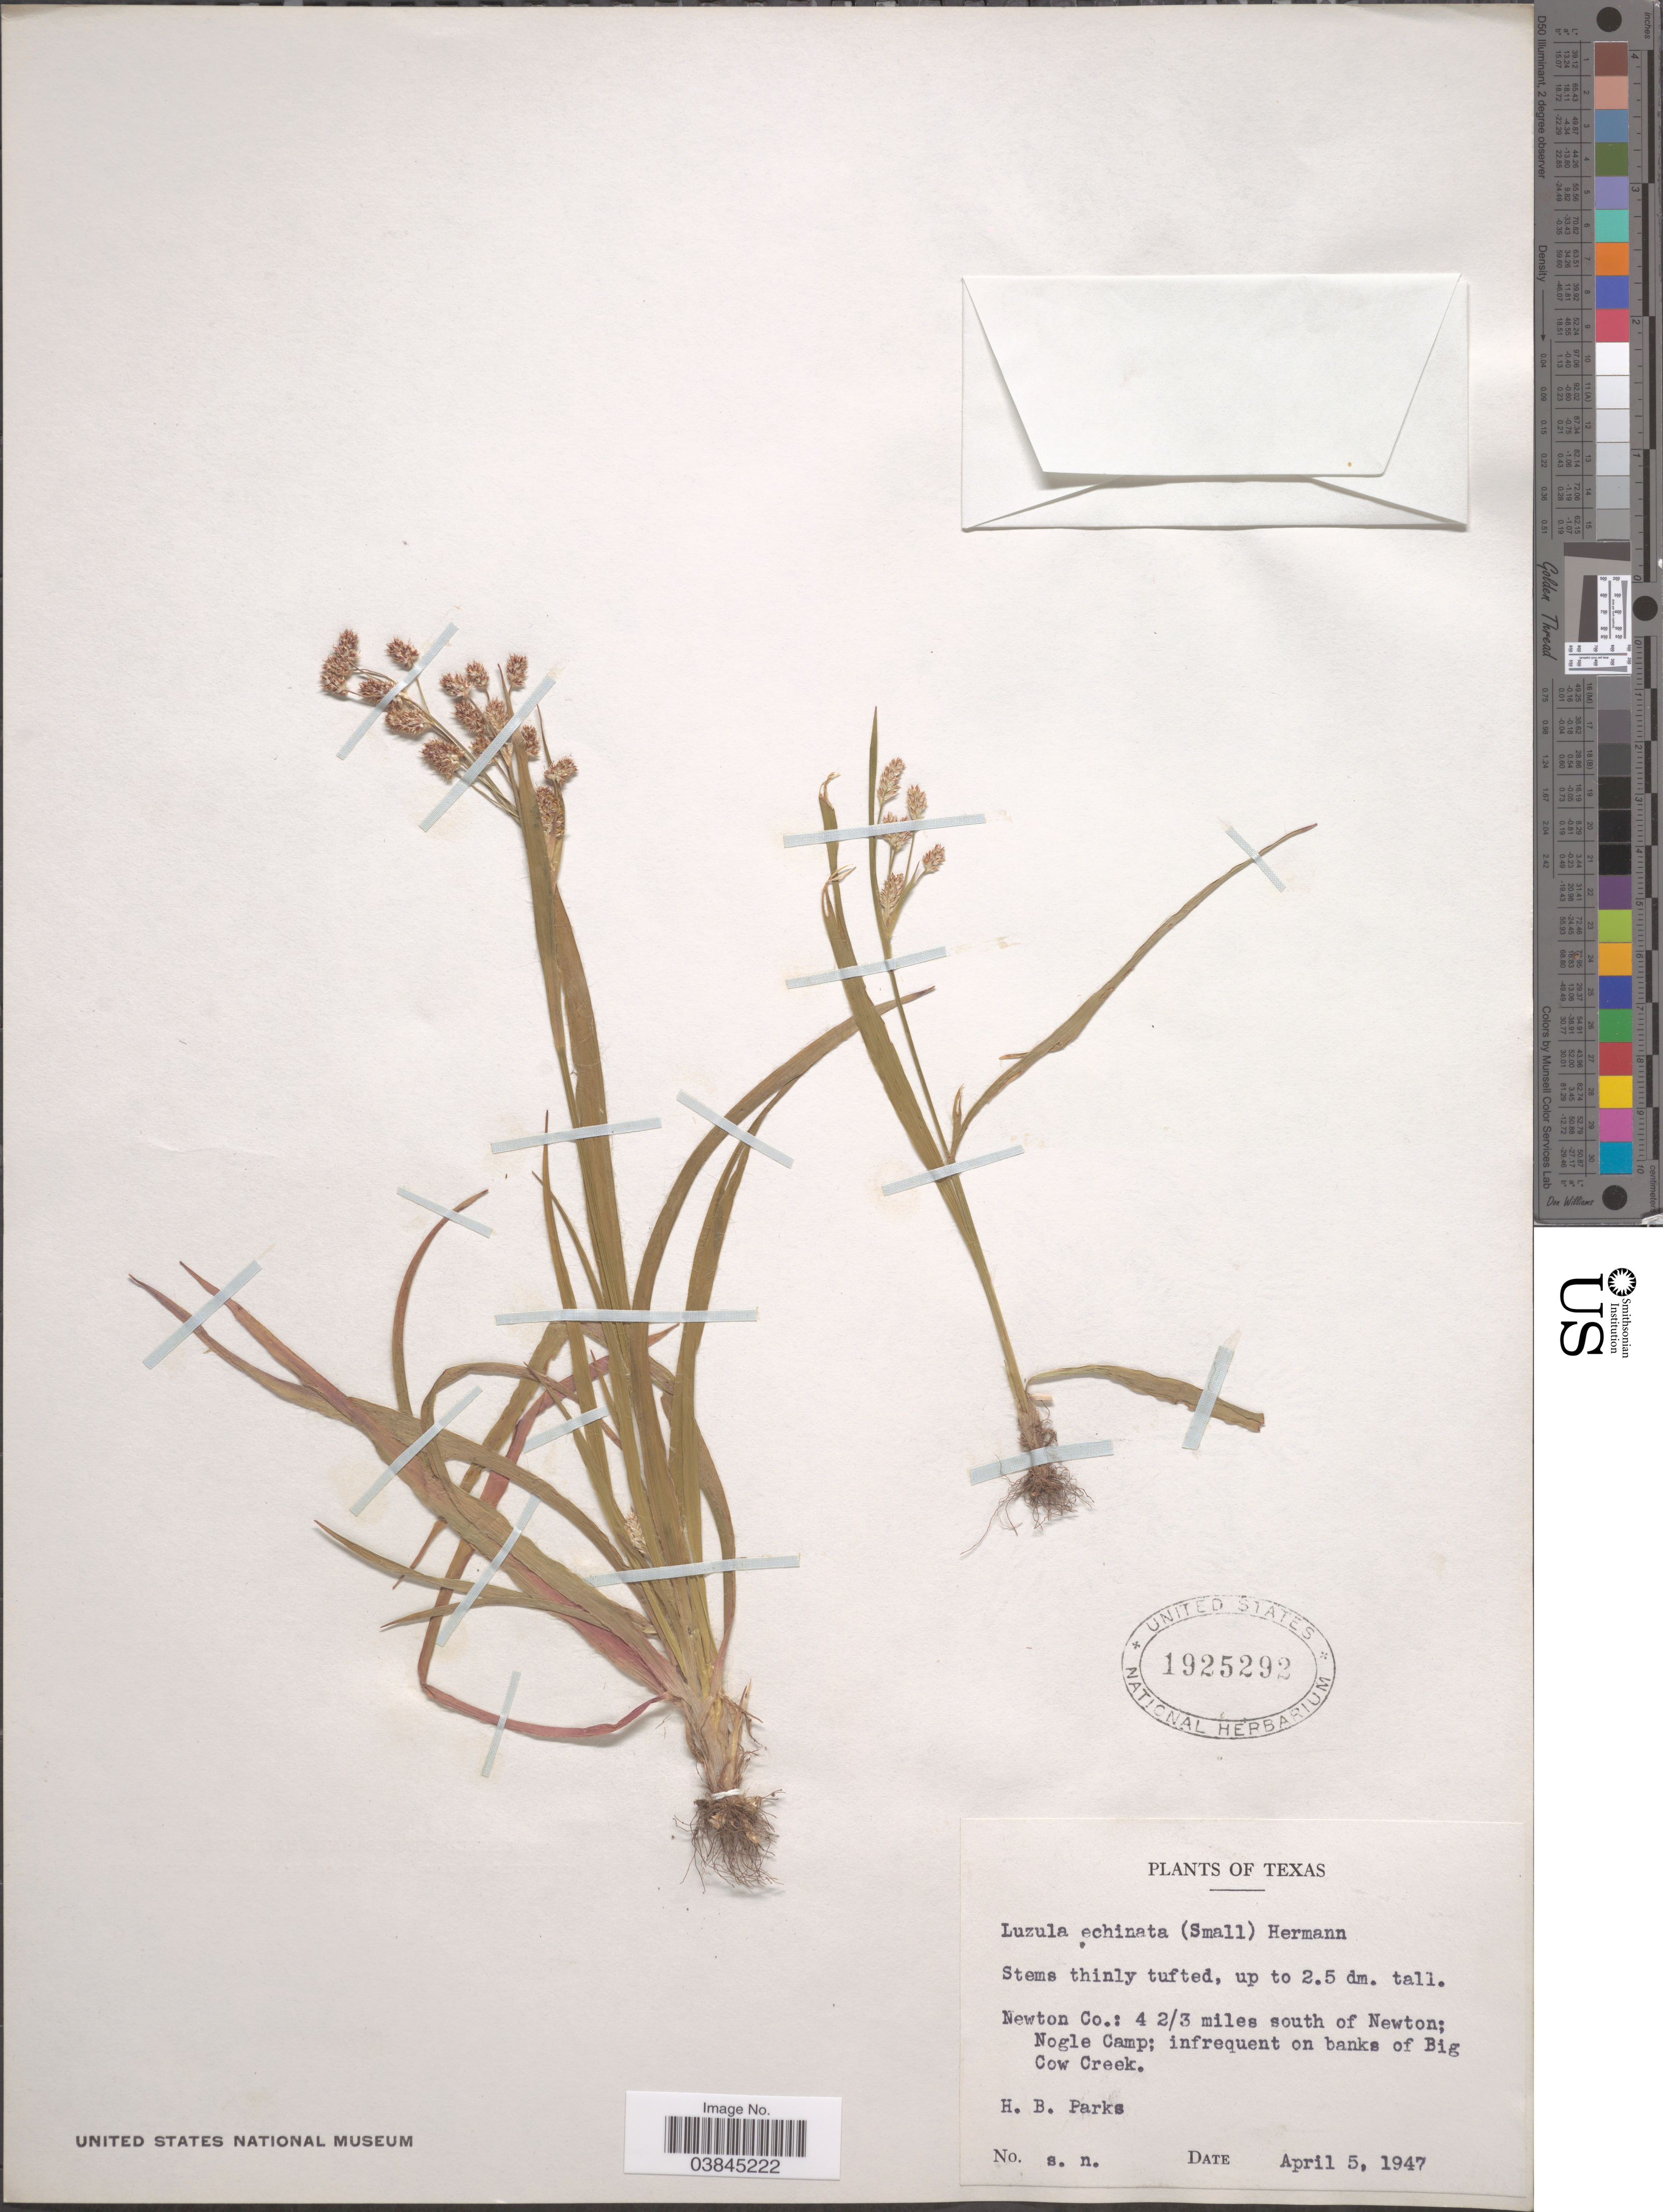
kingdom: Plantae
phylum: Tracheophyta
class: Liliopsida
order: Poales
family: Juncaceae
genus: Luzula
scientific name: Luzula campestris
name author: (L.) DC.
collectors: H. Parks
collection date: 1947-04-05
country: United States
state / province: Texas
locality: Newton Co.: 4 2/3 miles south of Newton; Nogle Camp; on banks of Big Cow Creek.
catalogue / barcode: US 1925292